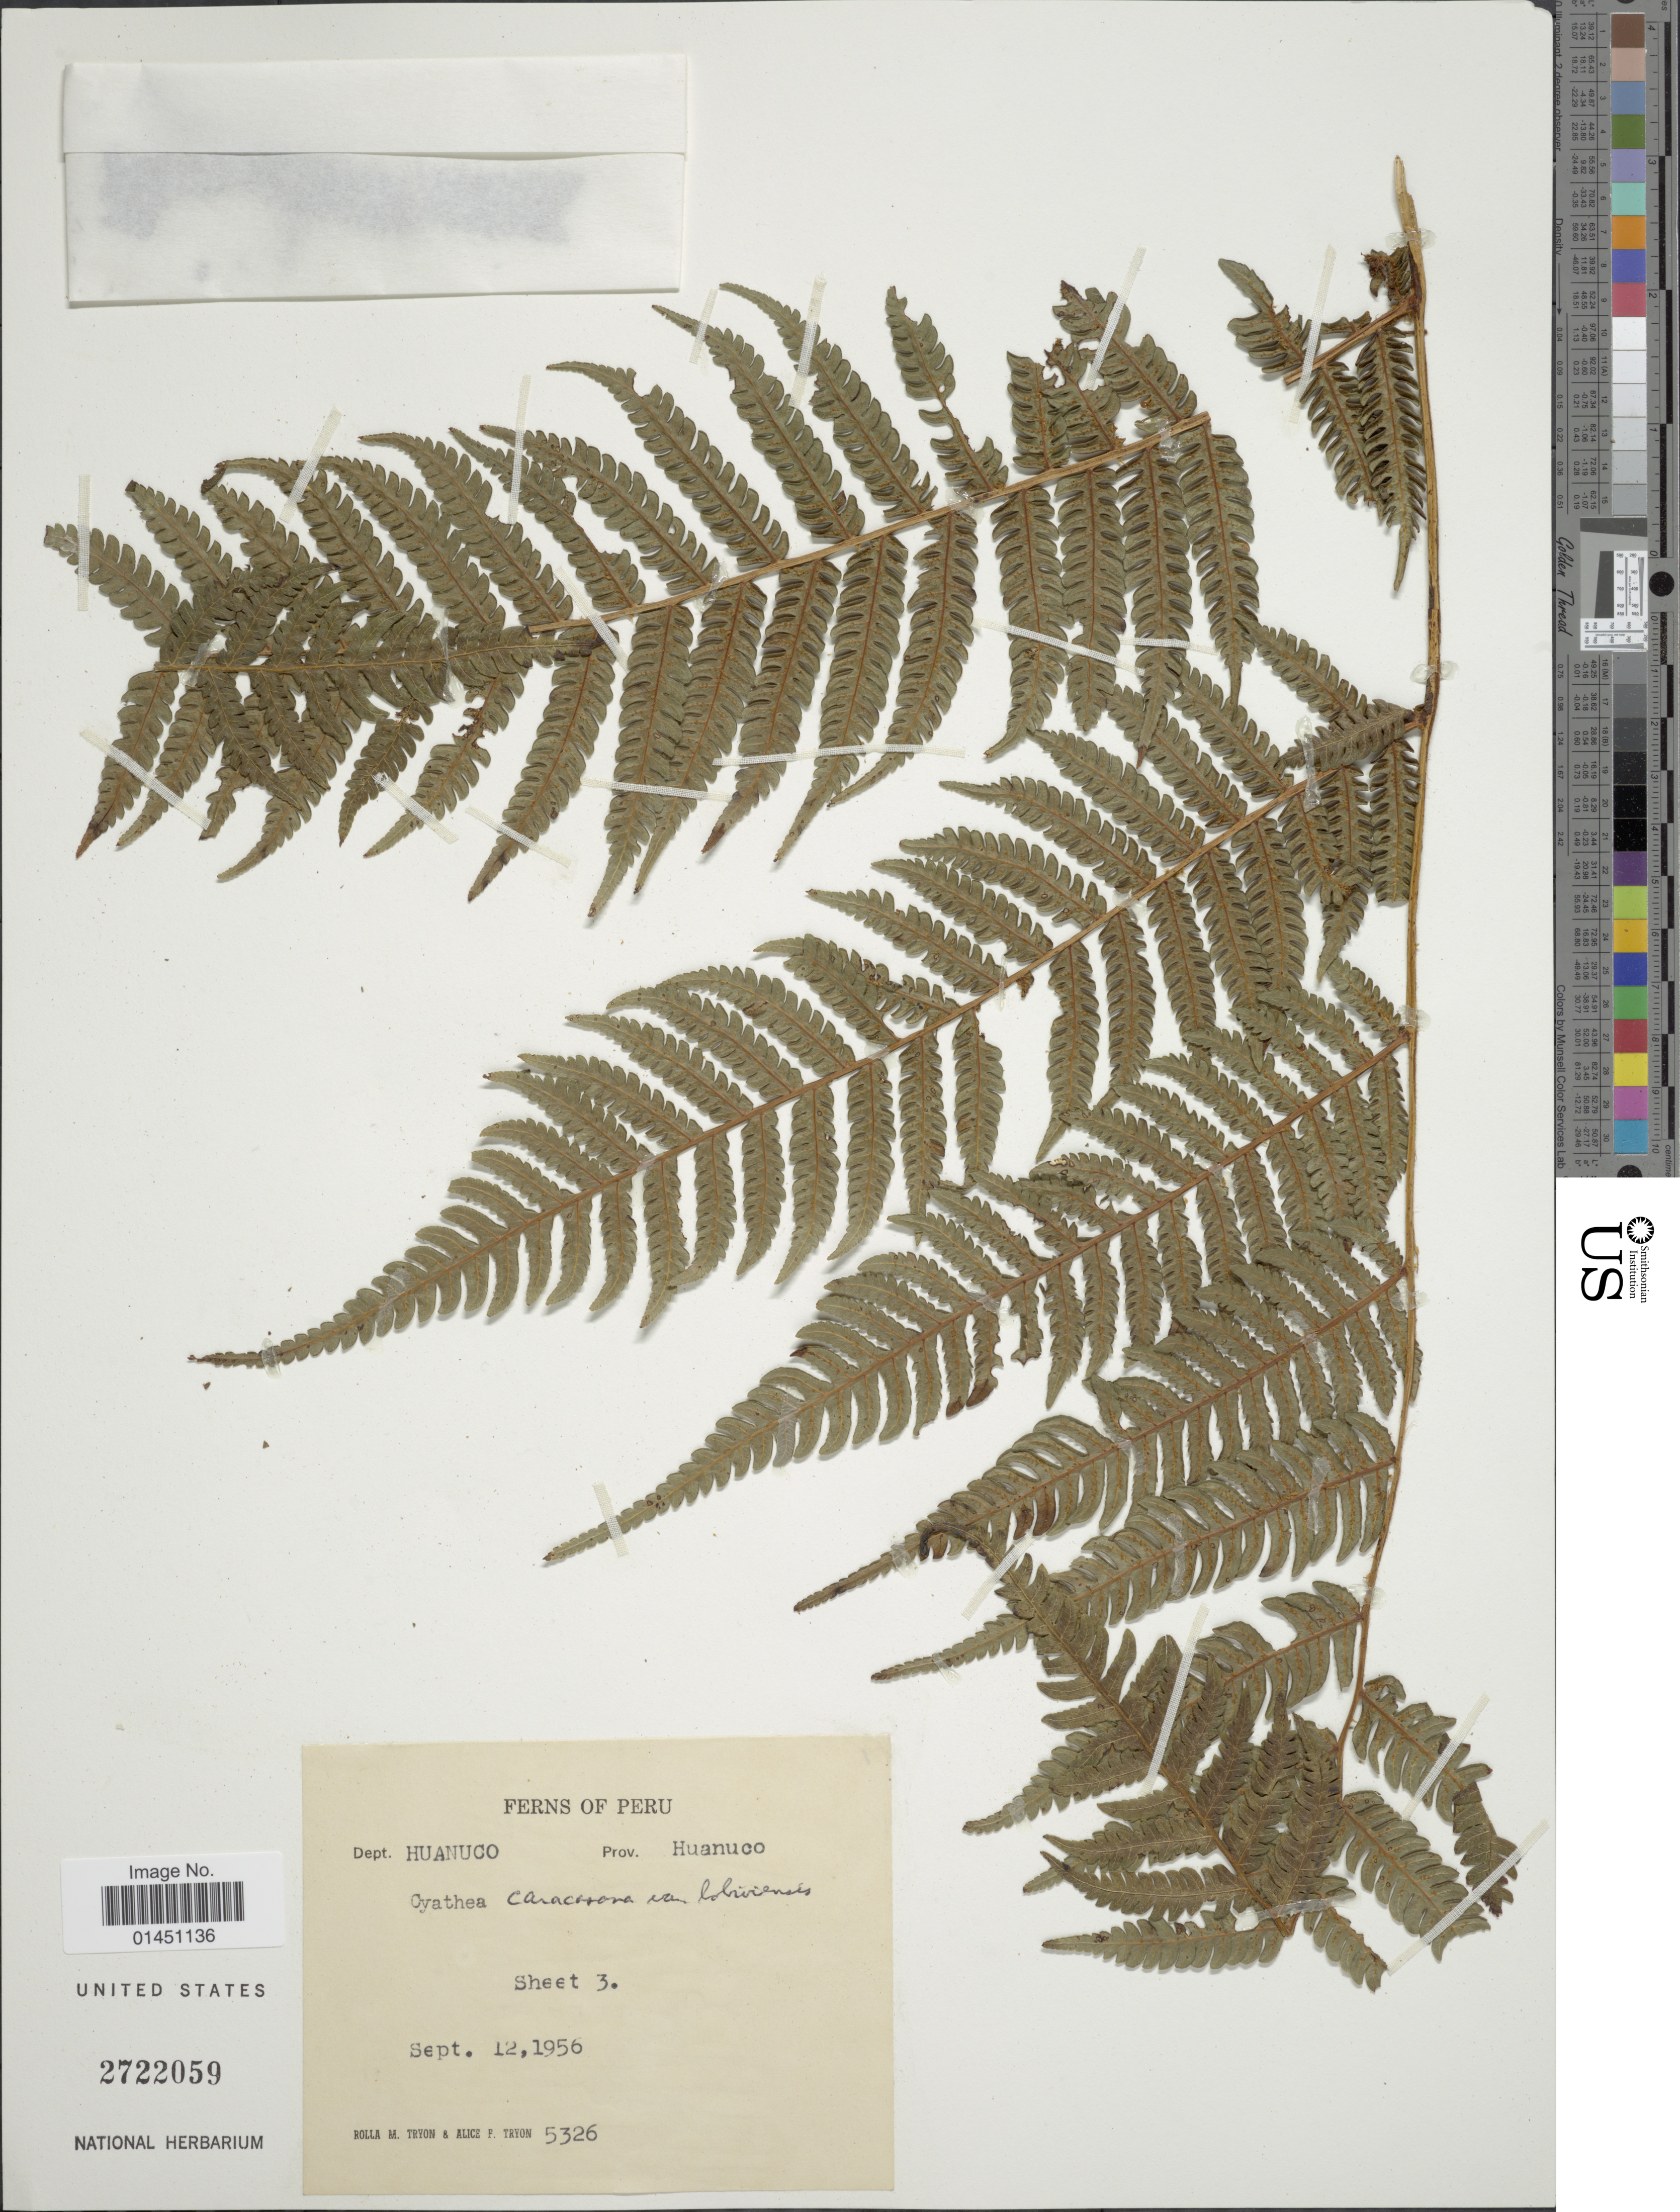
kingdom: Plantae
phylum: Tracheophyta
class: Polypodiopsida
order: Cyatheales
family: Cyatheaceae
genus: Cyathea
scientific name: Cyathea caracasana var. boliviensis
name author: (Rosenst.) R.M. Tryon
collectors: R. M. Tryon & A. F. Tryon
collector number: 5326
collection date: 1956-09-12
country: Peru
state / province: Huánuco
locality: Dept. Huanuco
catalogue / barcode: US 2722059